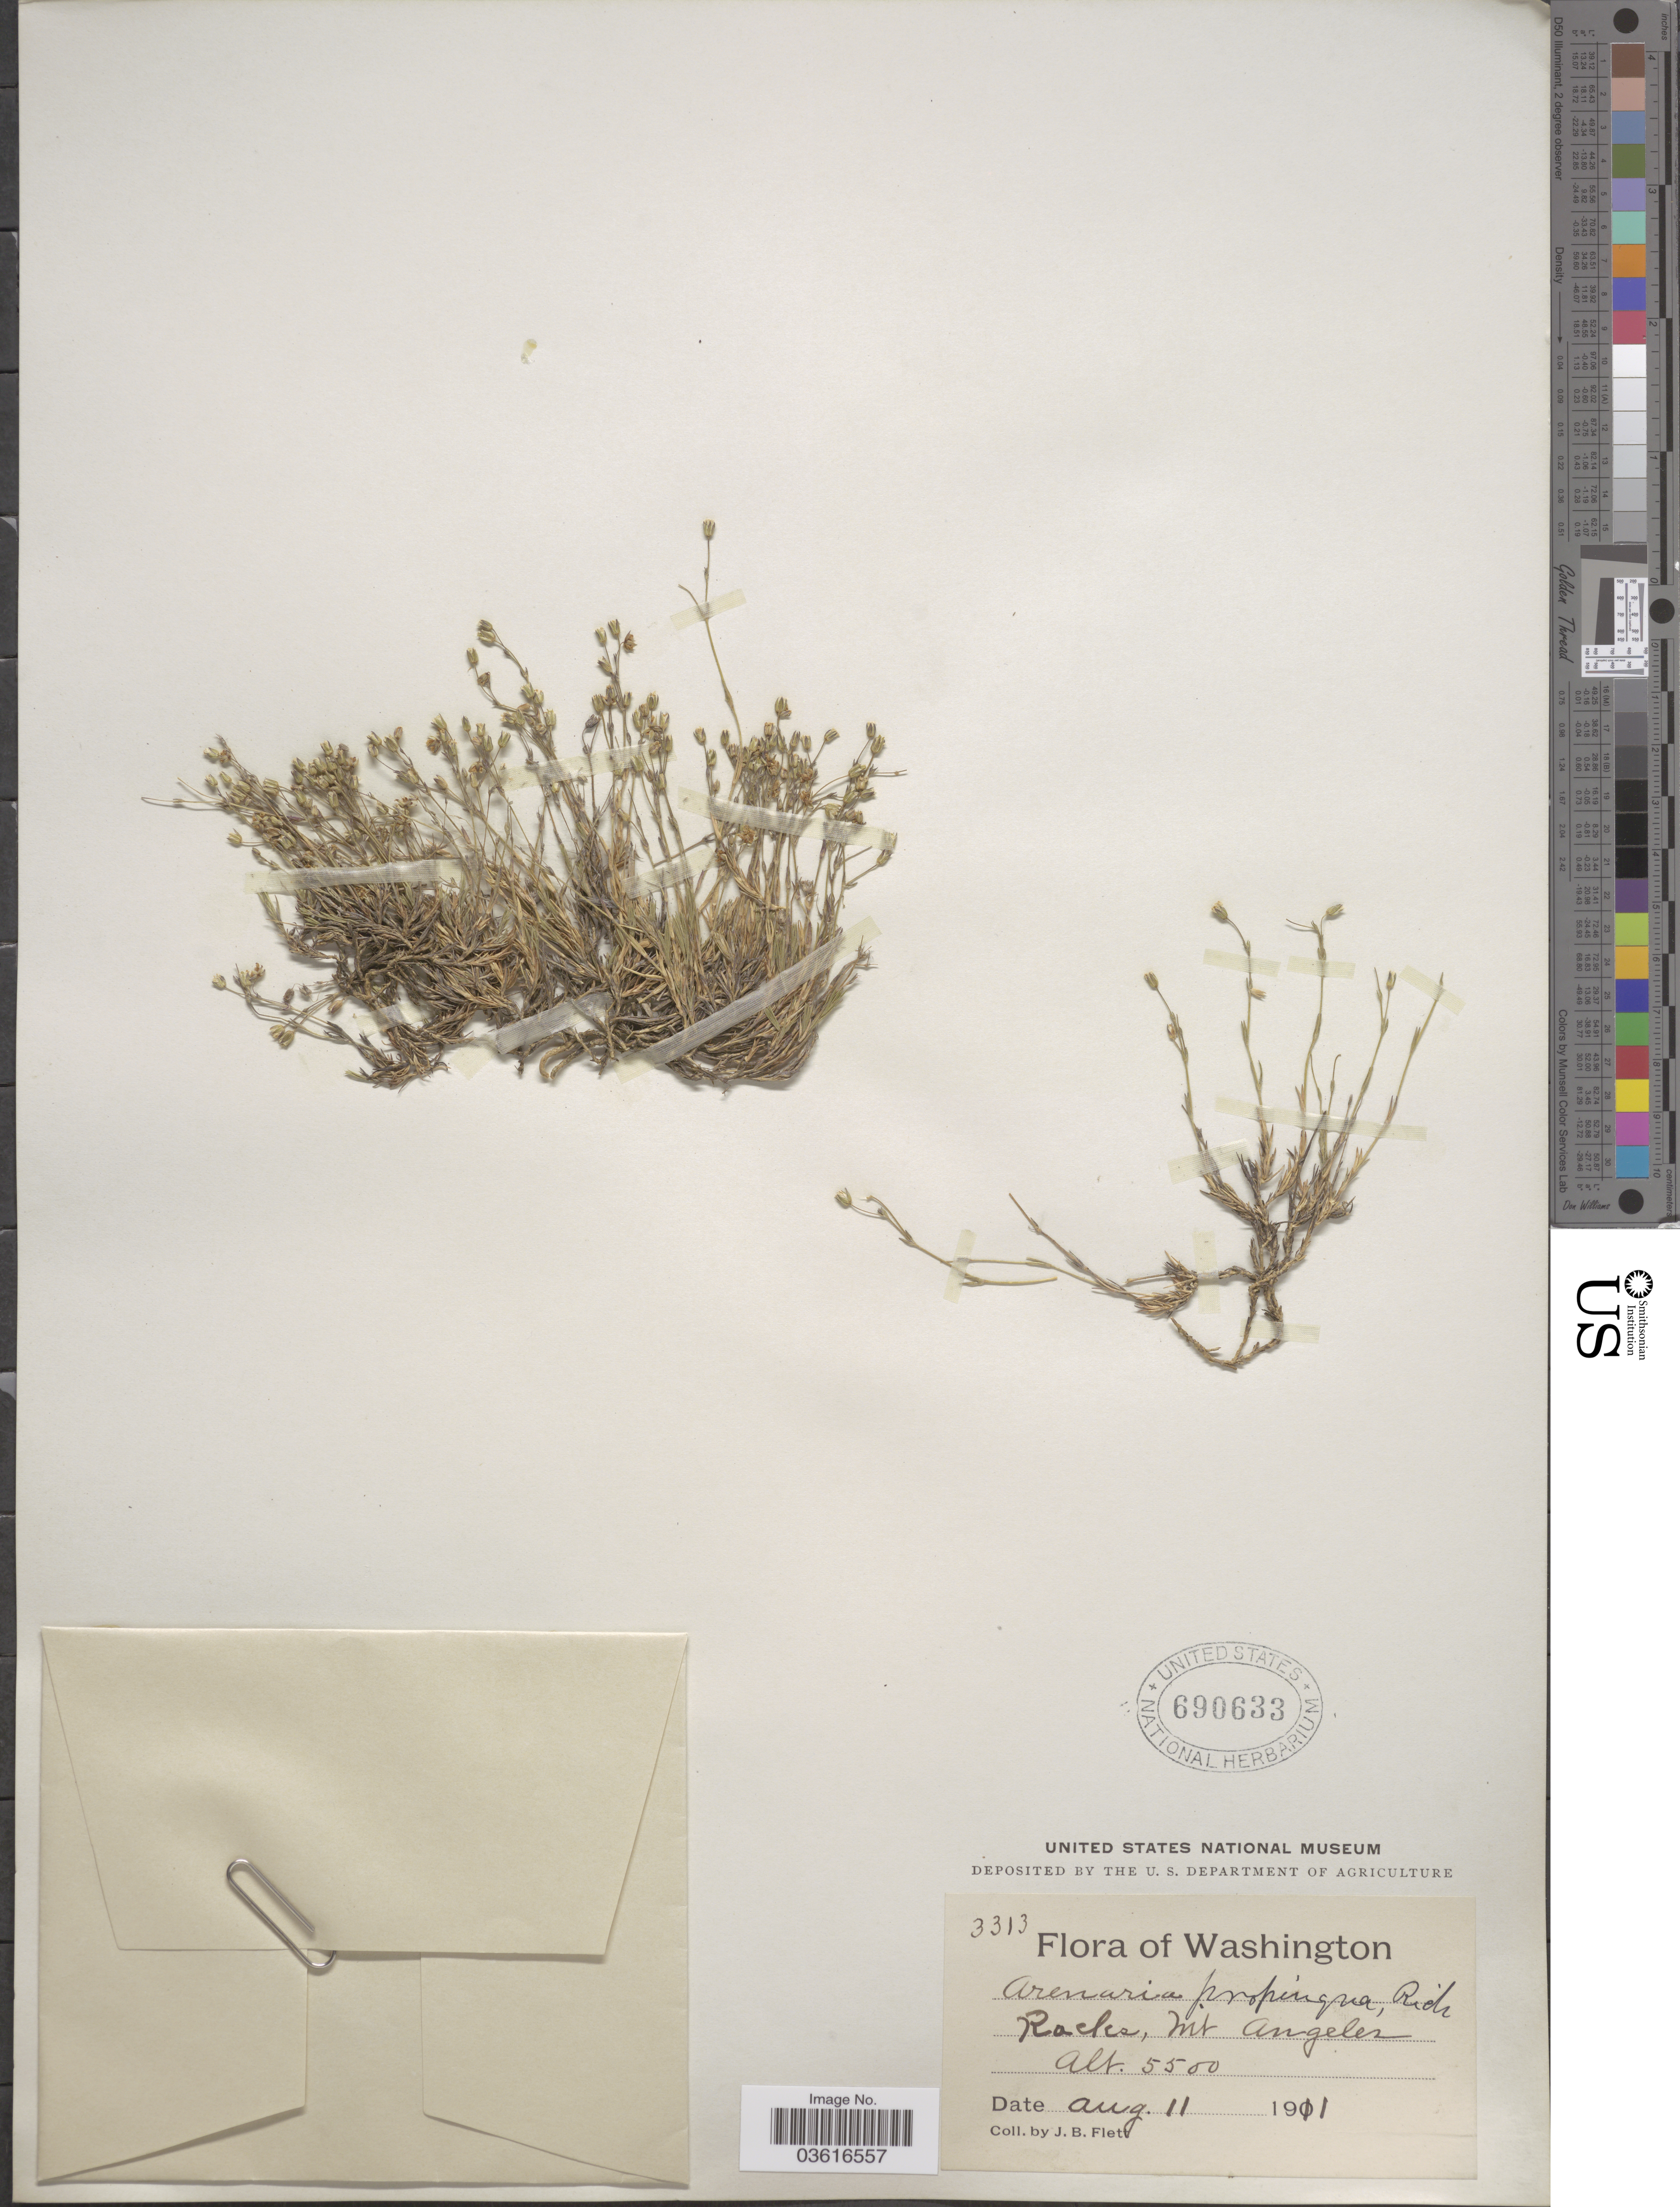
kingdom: Plantae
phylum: Tracheophyta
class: Magnoliopsida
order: Caryophyllales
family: Caryophyllaceae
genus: Minuartia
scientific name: Minuartia propinqua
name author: (Richardson) House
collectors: J. Flett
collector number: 3313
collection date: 1911-08-11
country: United States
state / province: Washington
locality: Rocks, Mt. Angeles.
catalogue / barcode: US 690633